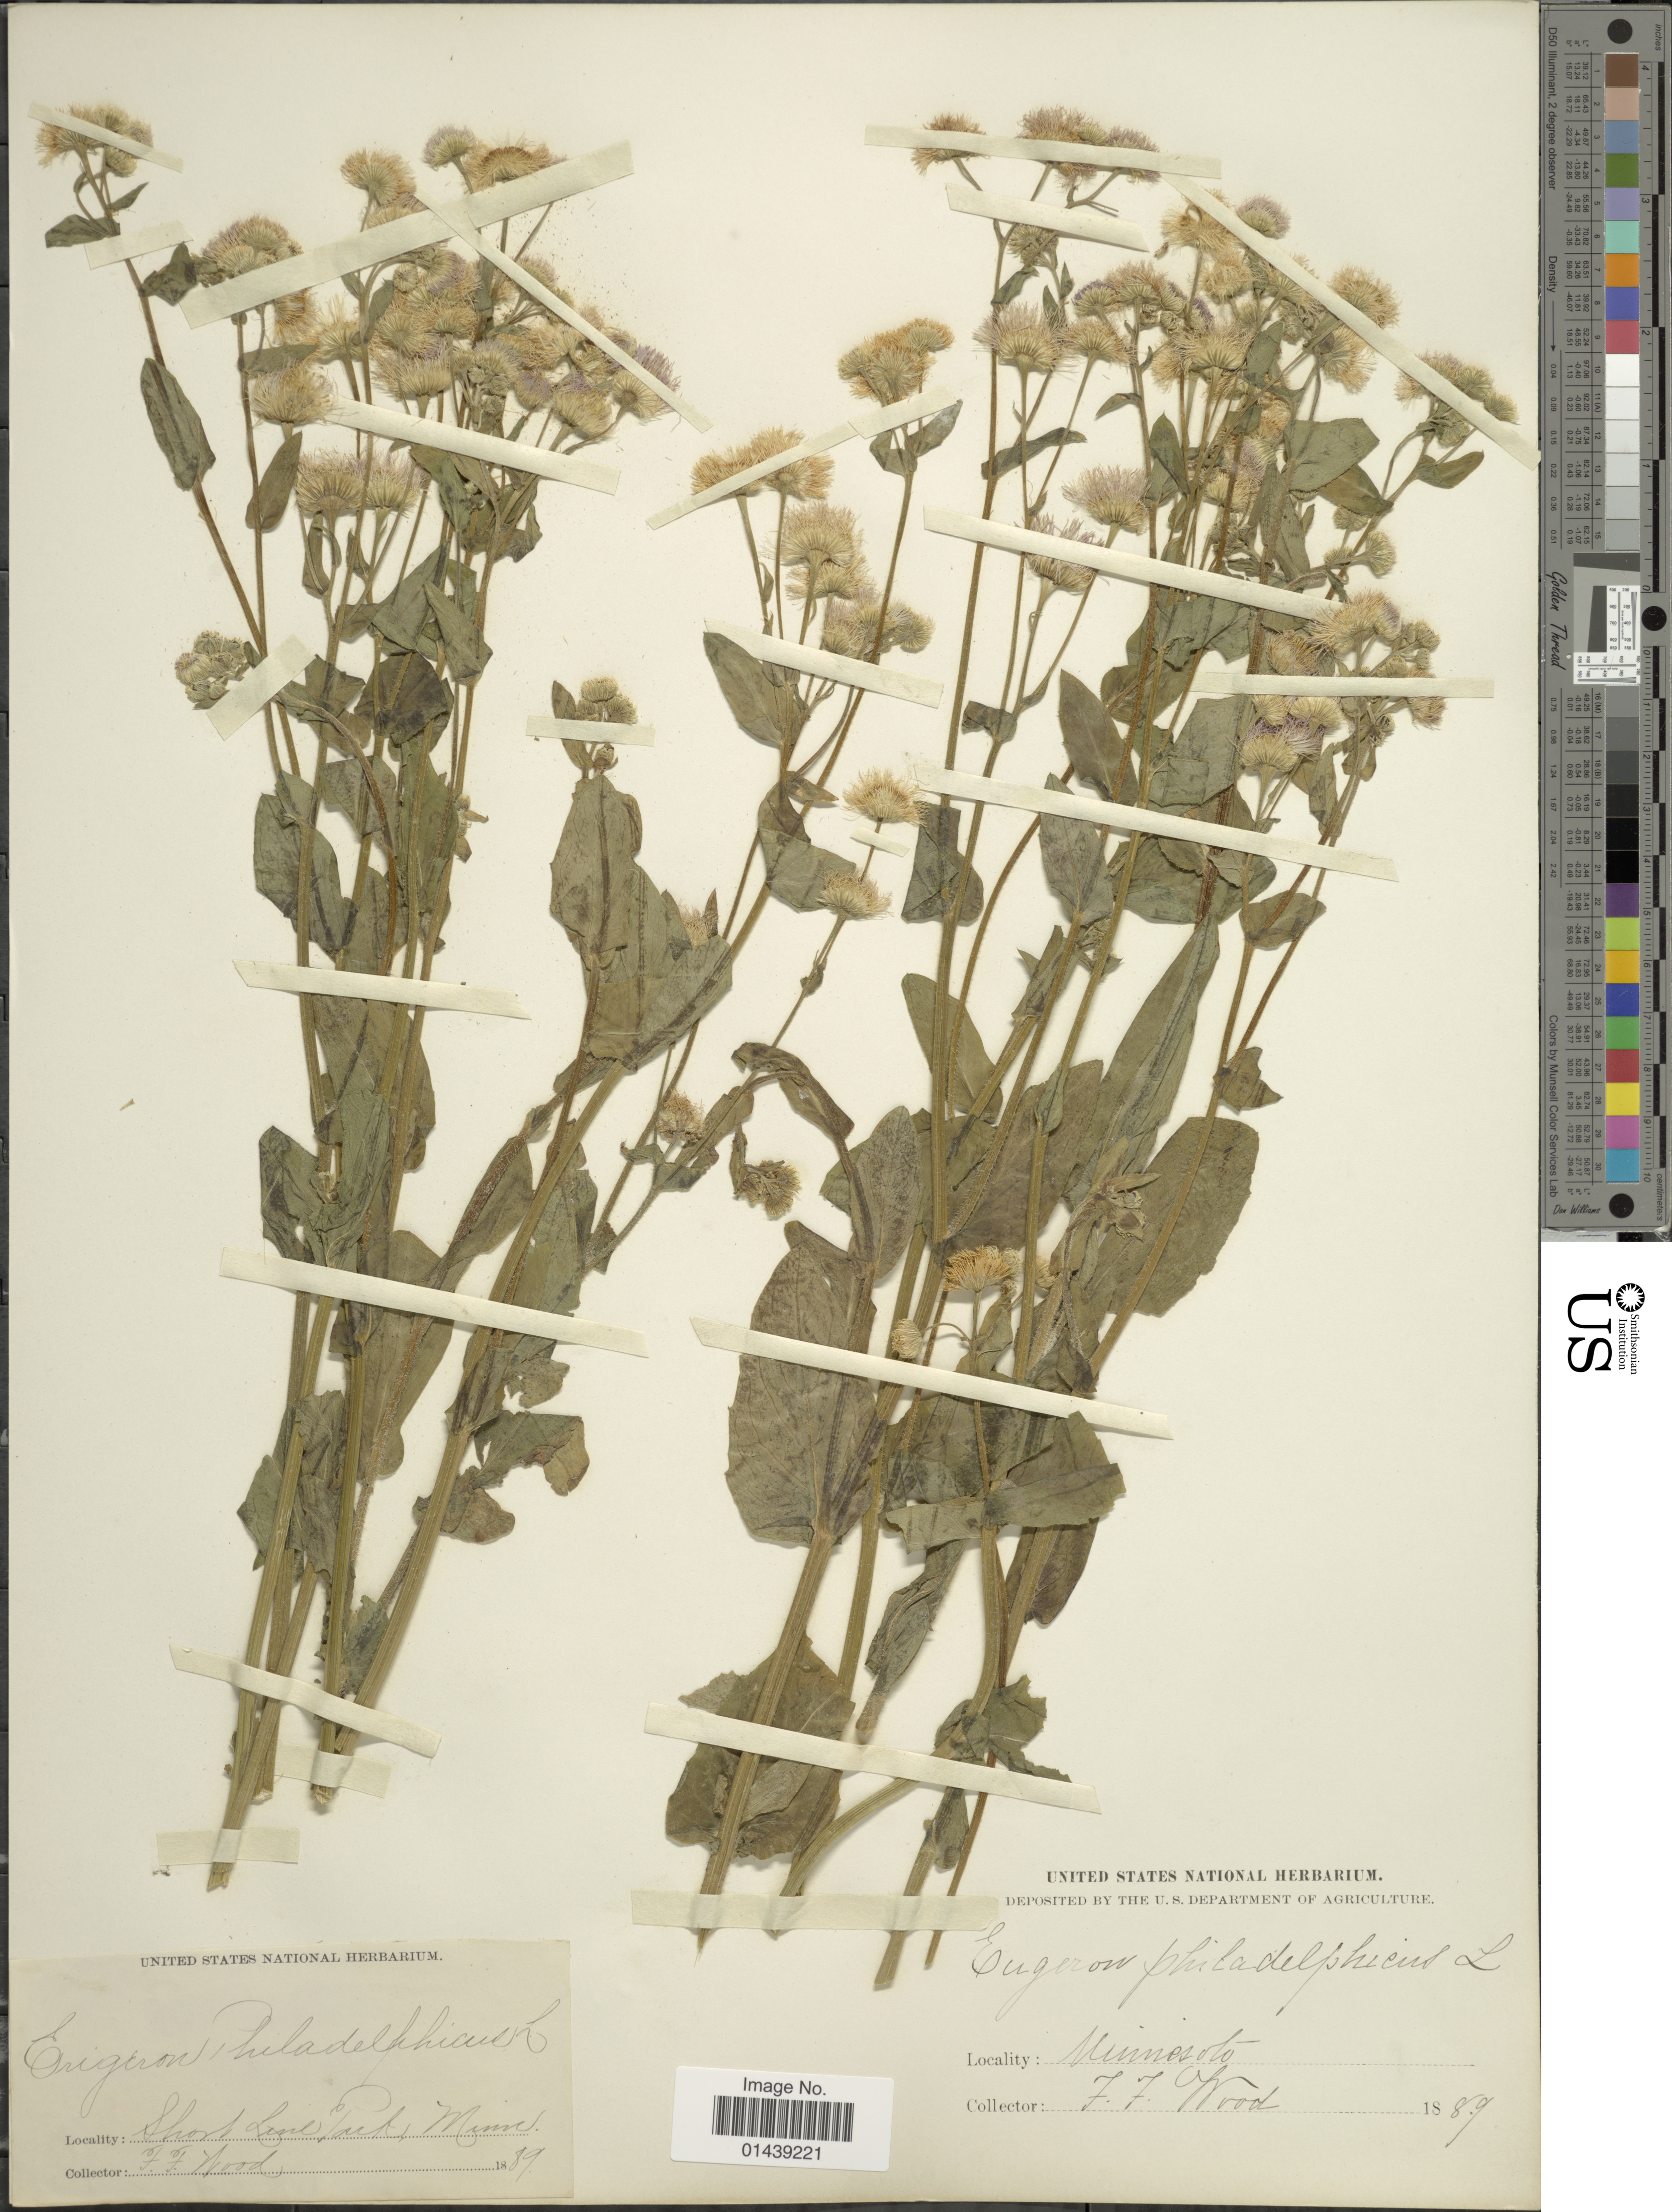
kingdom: Plantae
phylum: Tracheophyta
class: Magnoliopsida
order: Asterales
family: Asteraceae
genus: Erigeron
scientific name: Erigeron philadelphicus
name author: L.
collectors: F. Wood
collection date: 1889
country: United States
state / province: Minnesota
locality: Short Line Park